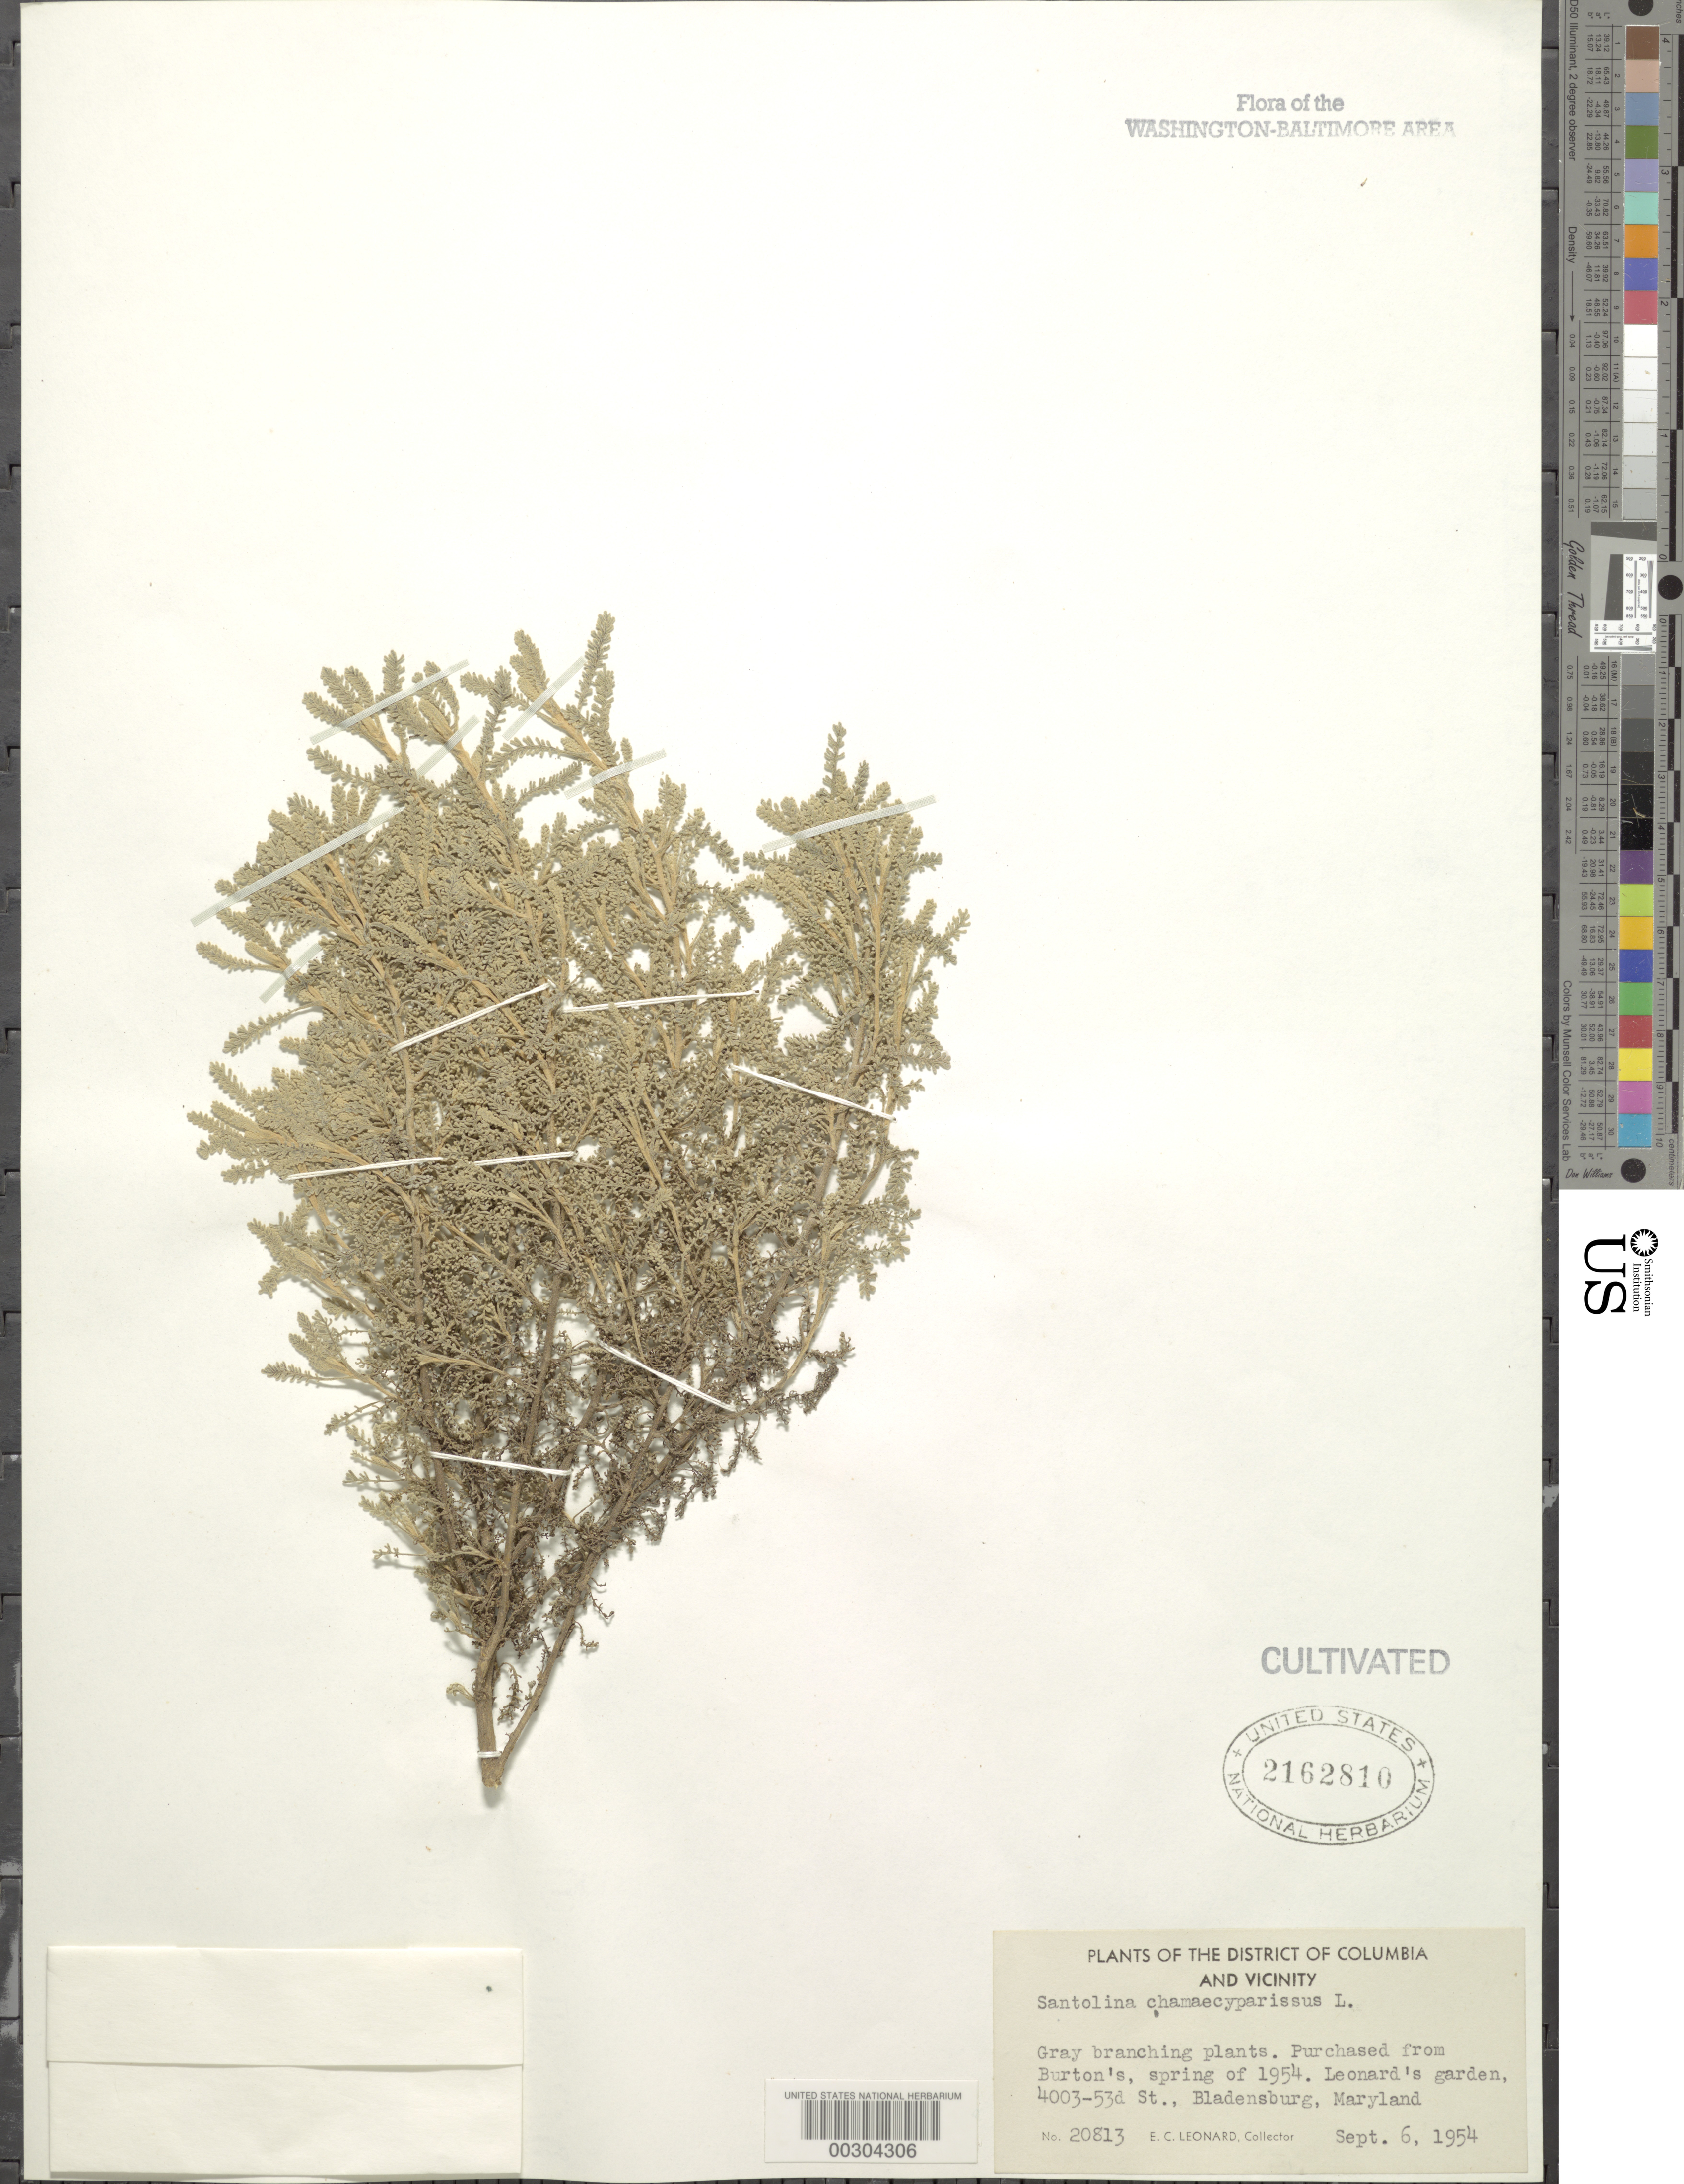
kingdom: Plantae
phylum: Tracheophyta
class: Magnoliopsida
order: Asterales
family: Asteraceae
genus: Santolina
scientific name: Santolina chamaecyparissus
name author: L.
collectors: E. C. Leonard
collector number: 20813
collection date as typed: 06 Sep 1954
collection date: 1954-09-06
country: United States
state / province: Maryland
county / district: Prince George's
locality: Bladensburg, 4003 53 St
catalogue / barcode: US 2162810